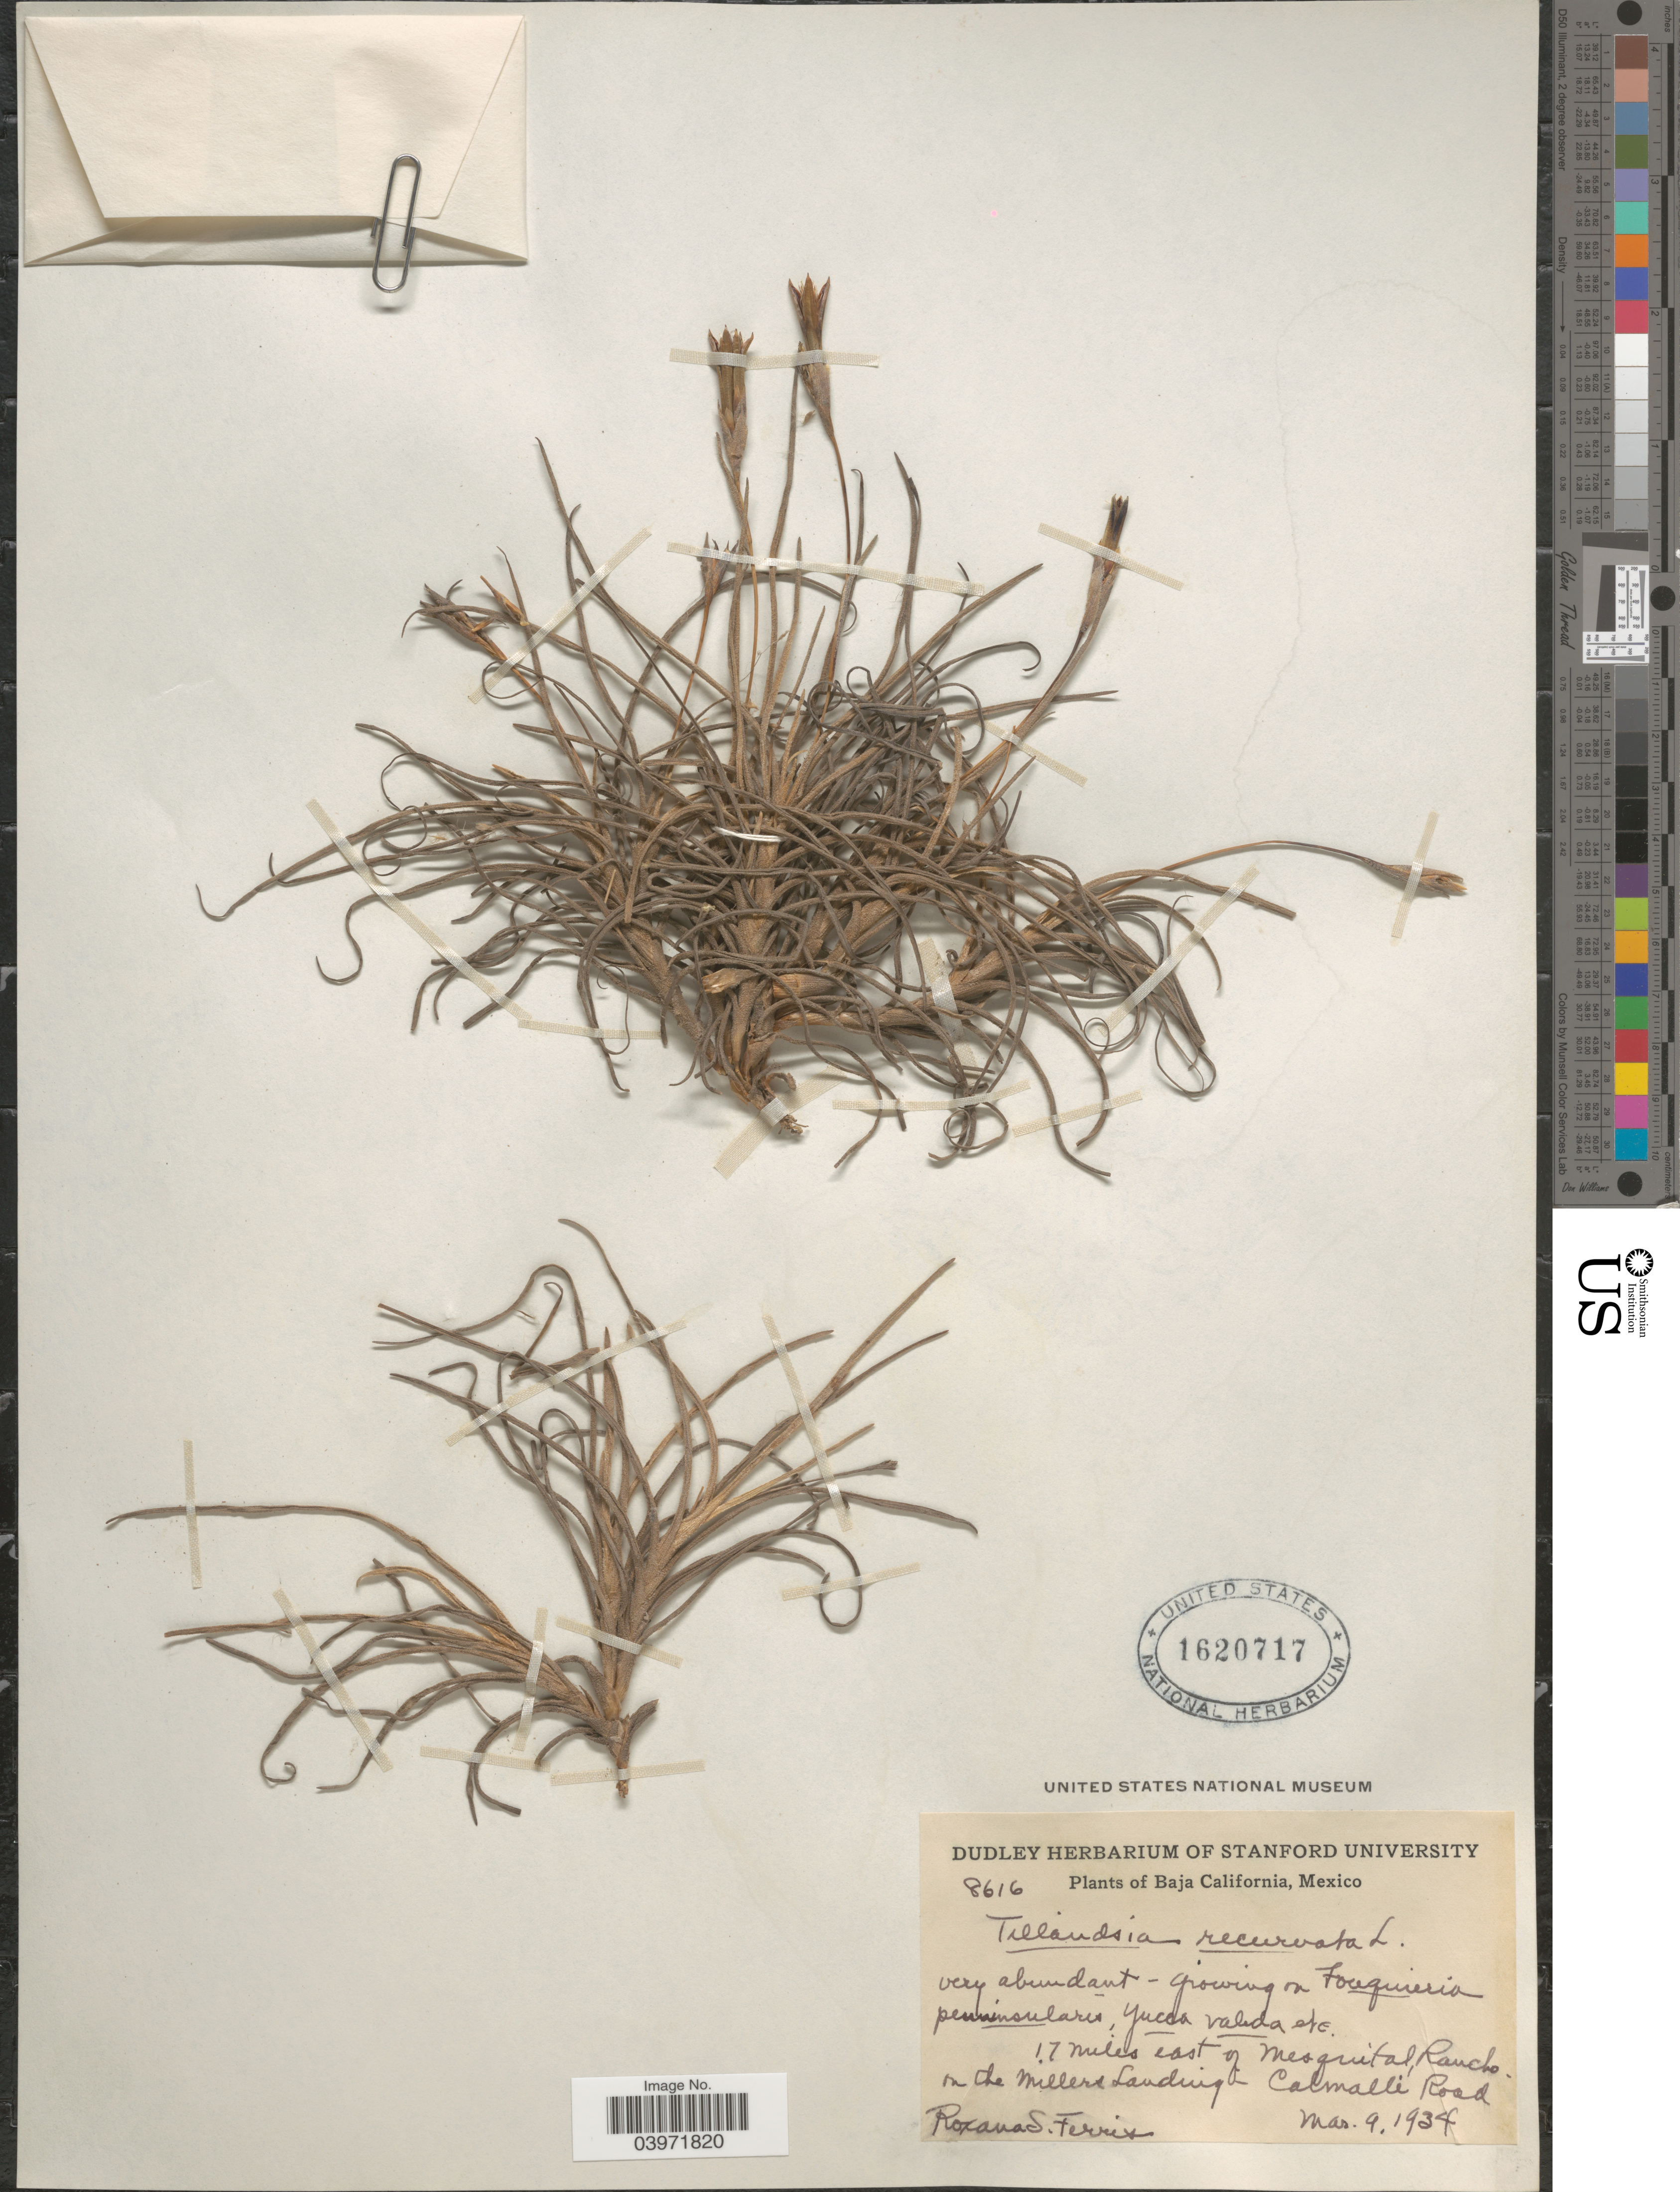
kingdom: Plantae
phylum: Tracheophyta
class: Liliopsida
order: Poales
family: Bromeliaceae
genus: Tillandsia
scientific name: Tillandsia recurvata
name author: L.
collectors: R. S. Ferris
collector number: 8616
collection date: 1934-03-09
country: Mexico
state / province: Baja California Norte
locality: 17 miles east of Mesquital, Rancho on the Millers Landing - Calmalli Road.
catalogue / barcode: US 1620717